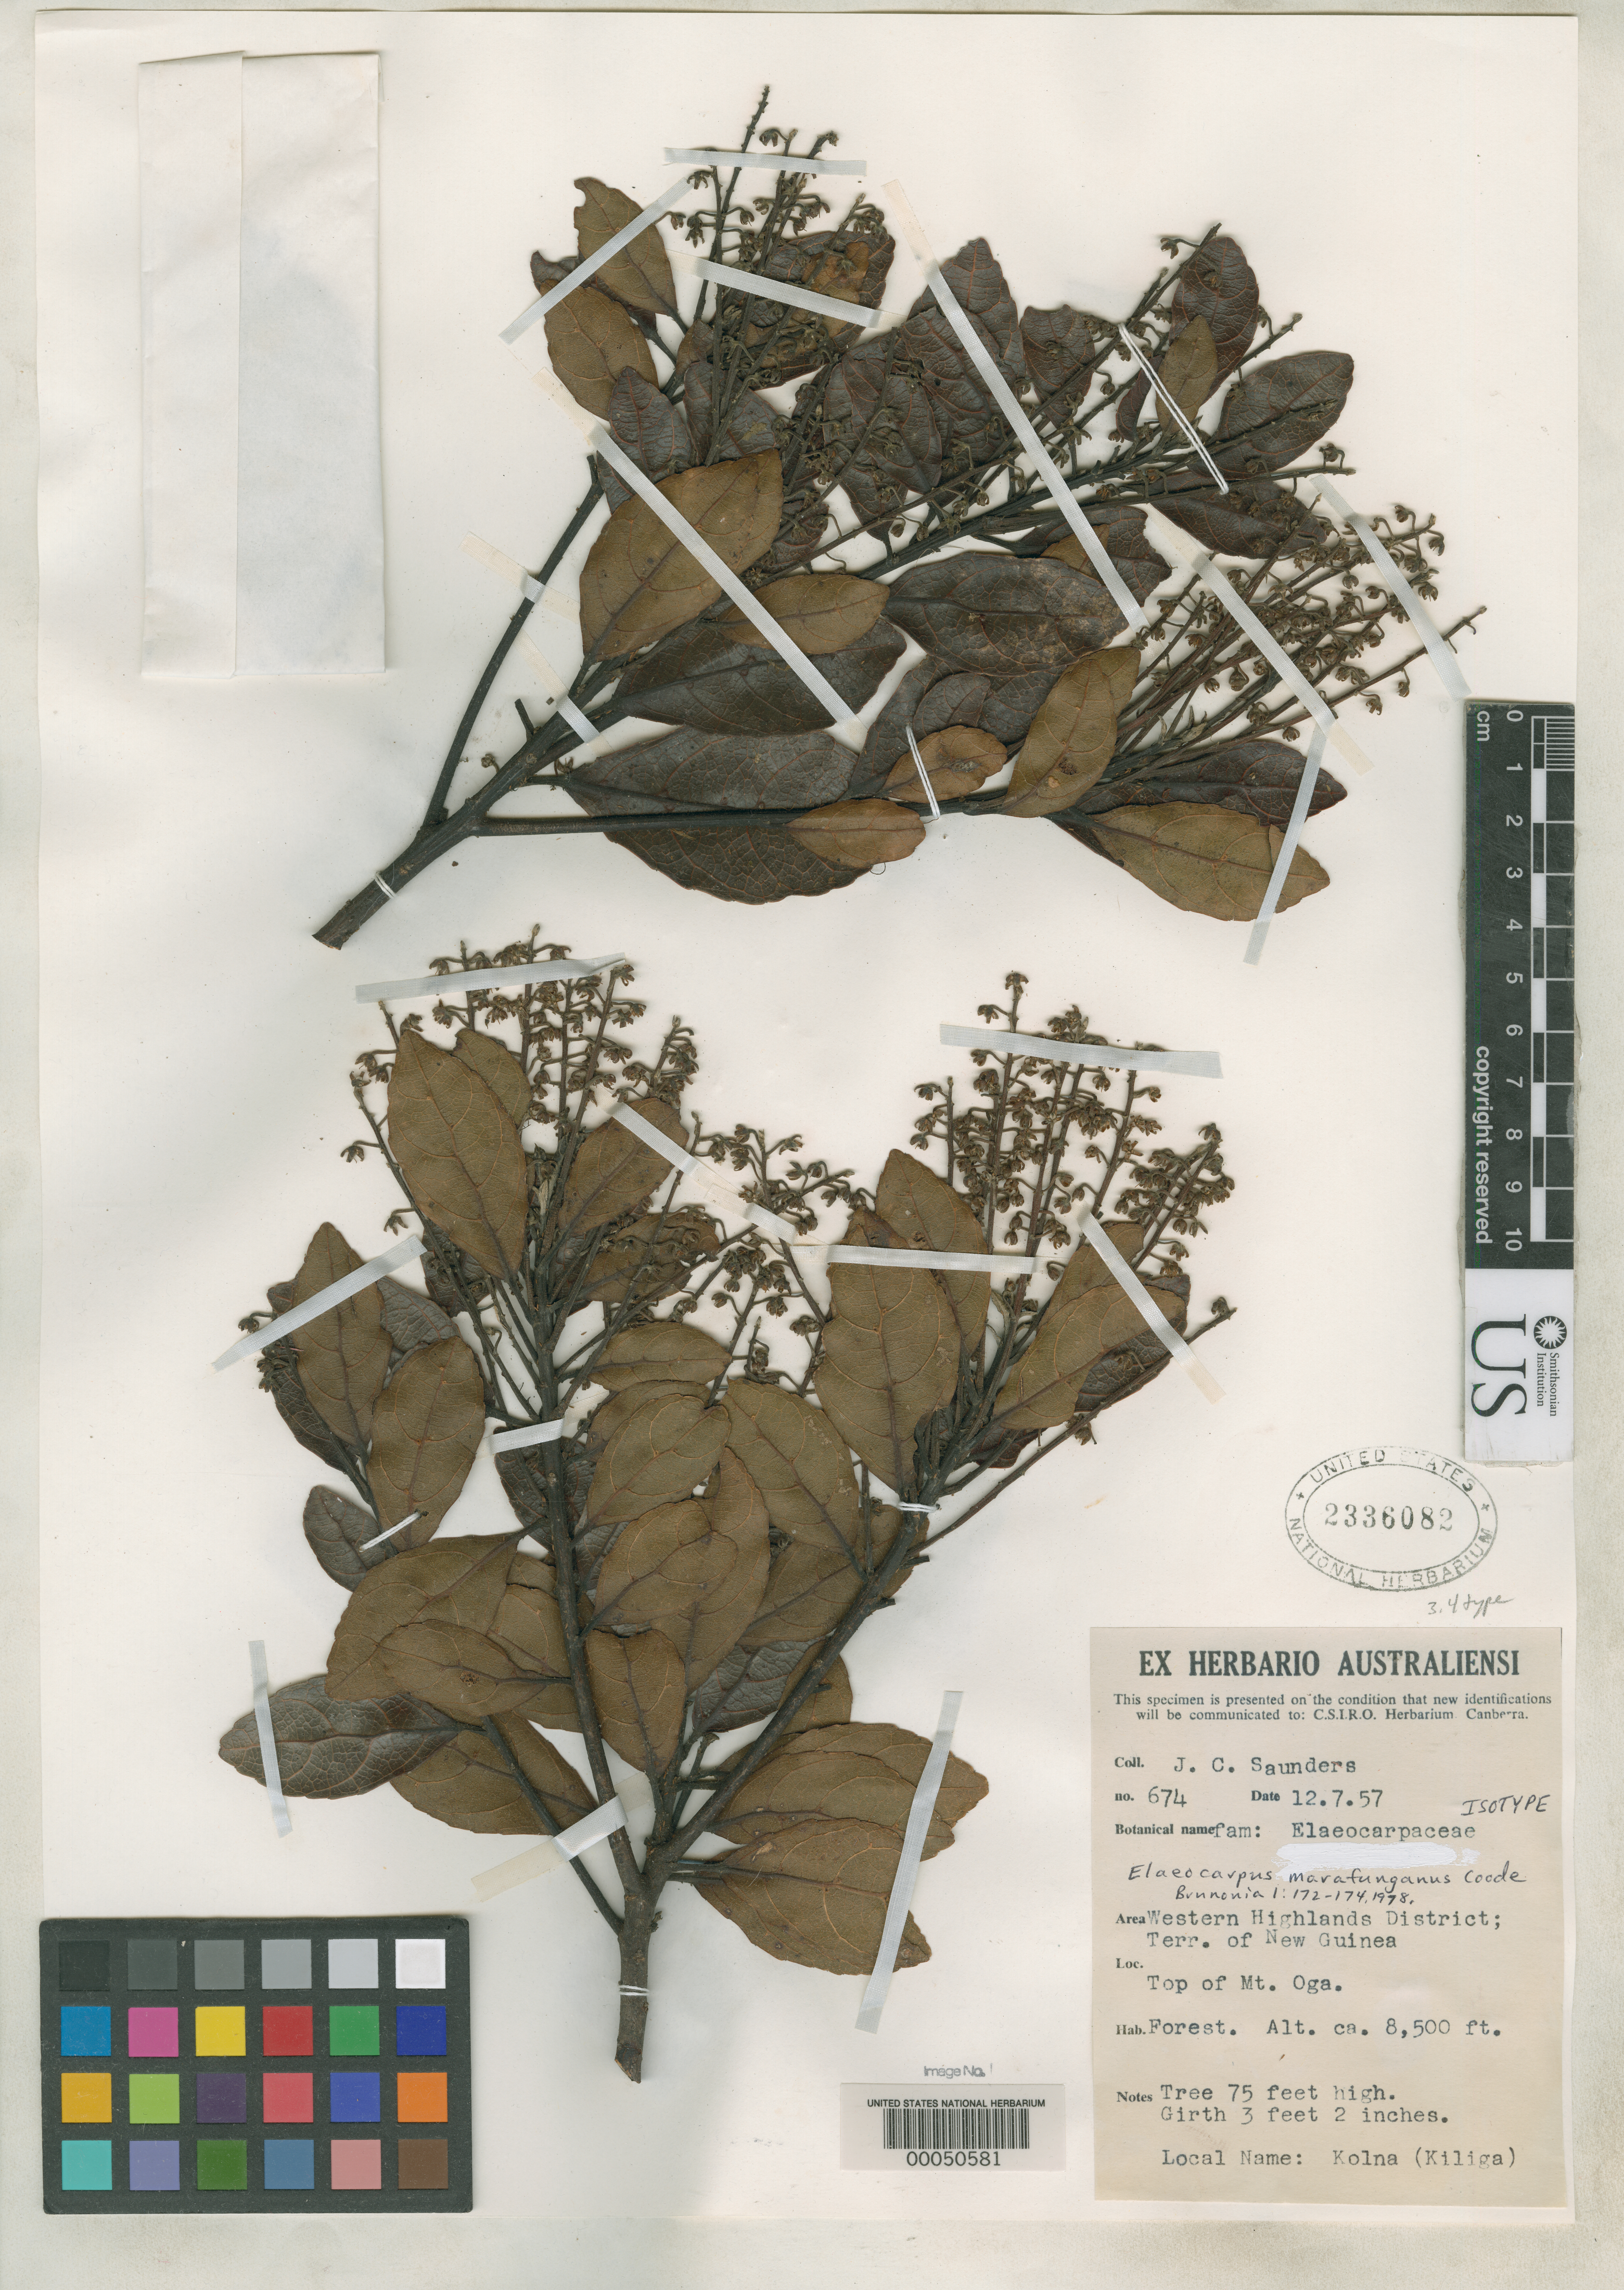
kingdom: Plantae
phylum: Tracheophyta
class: Magnoliopsida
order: Oxalidales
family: Elaeocarpaceae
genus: Elaeocarpus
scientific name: Elaeocarpus marafunganus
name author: Coode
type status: Isotype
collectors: J. C. Saunders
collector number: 674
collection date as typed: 12 Jul 1957 or 07 Sep 1957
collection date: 1957-07-12 or 1957-09-07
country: Papua New Guinea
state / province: Western Highlands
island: New Guinea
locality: Top of Mount Olga.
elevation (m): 2591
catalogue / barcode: US 2336082